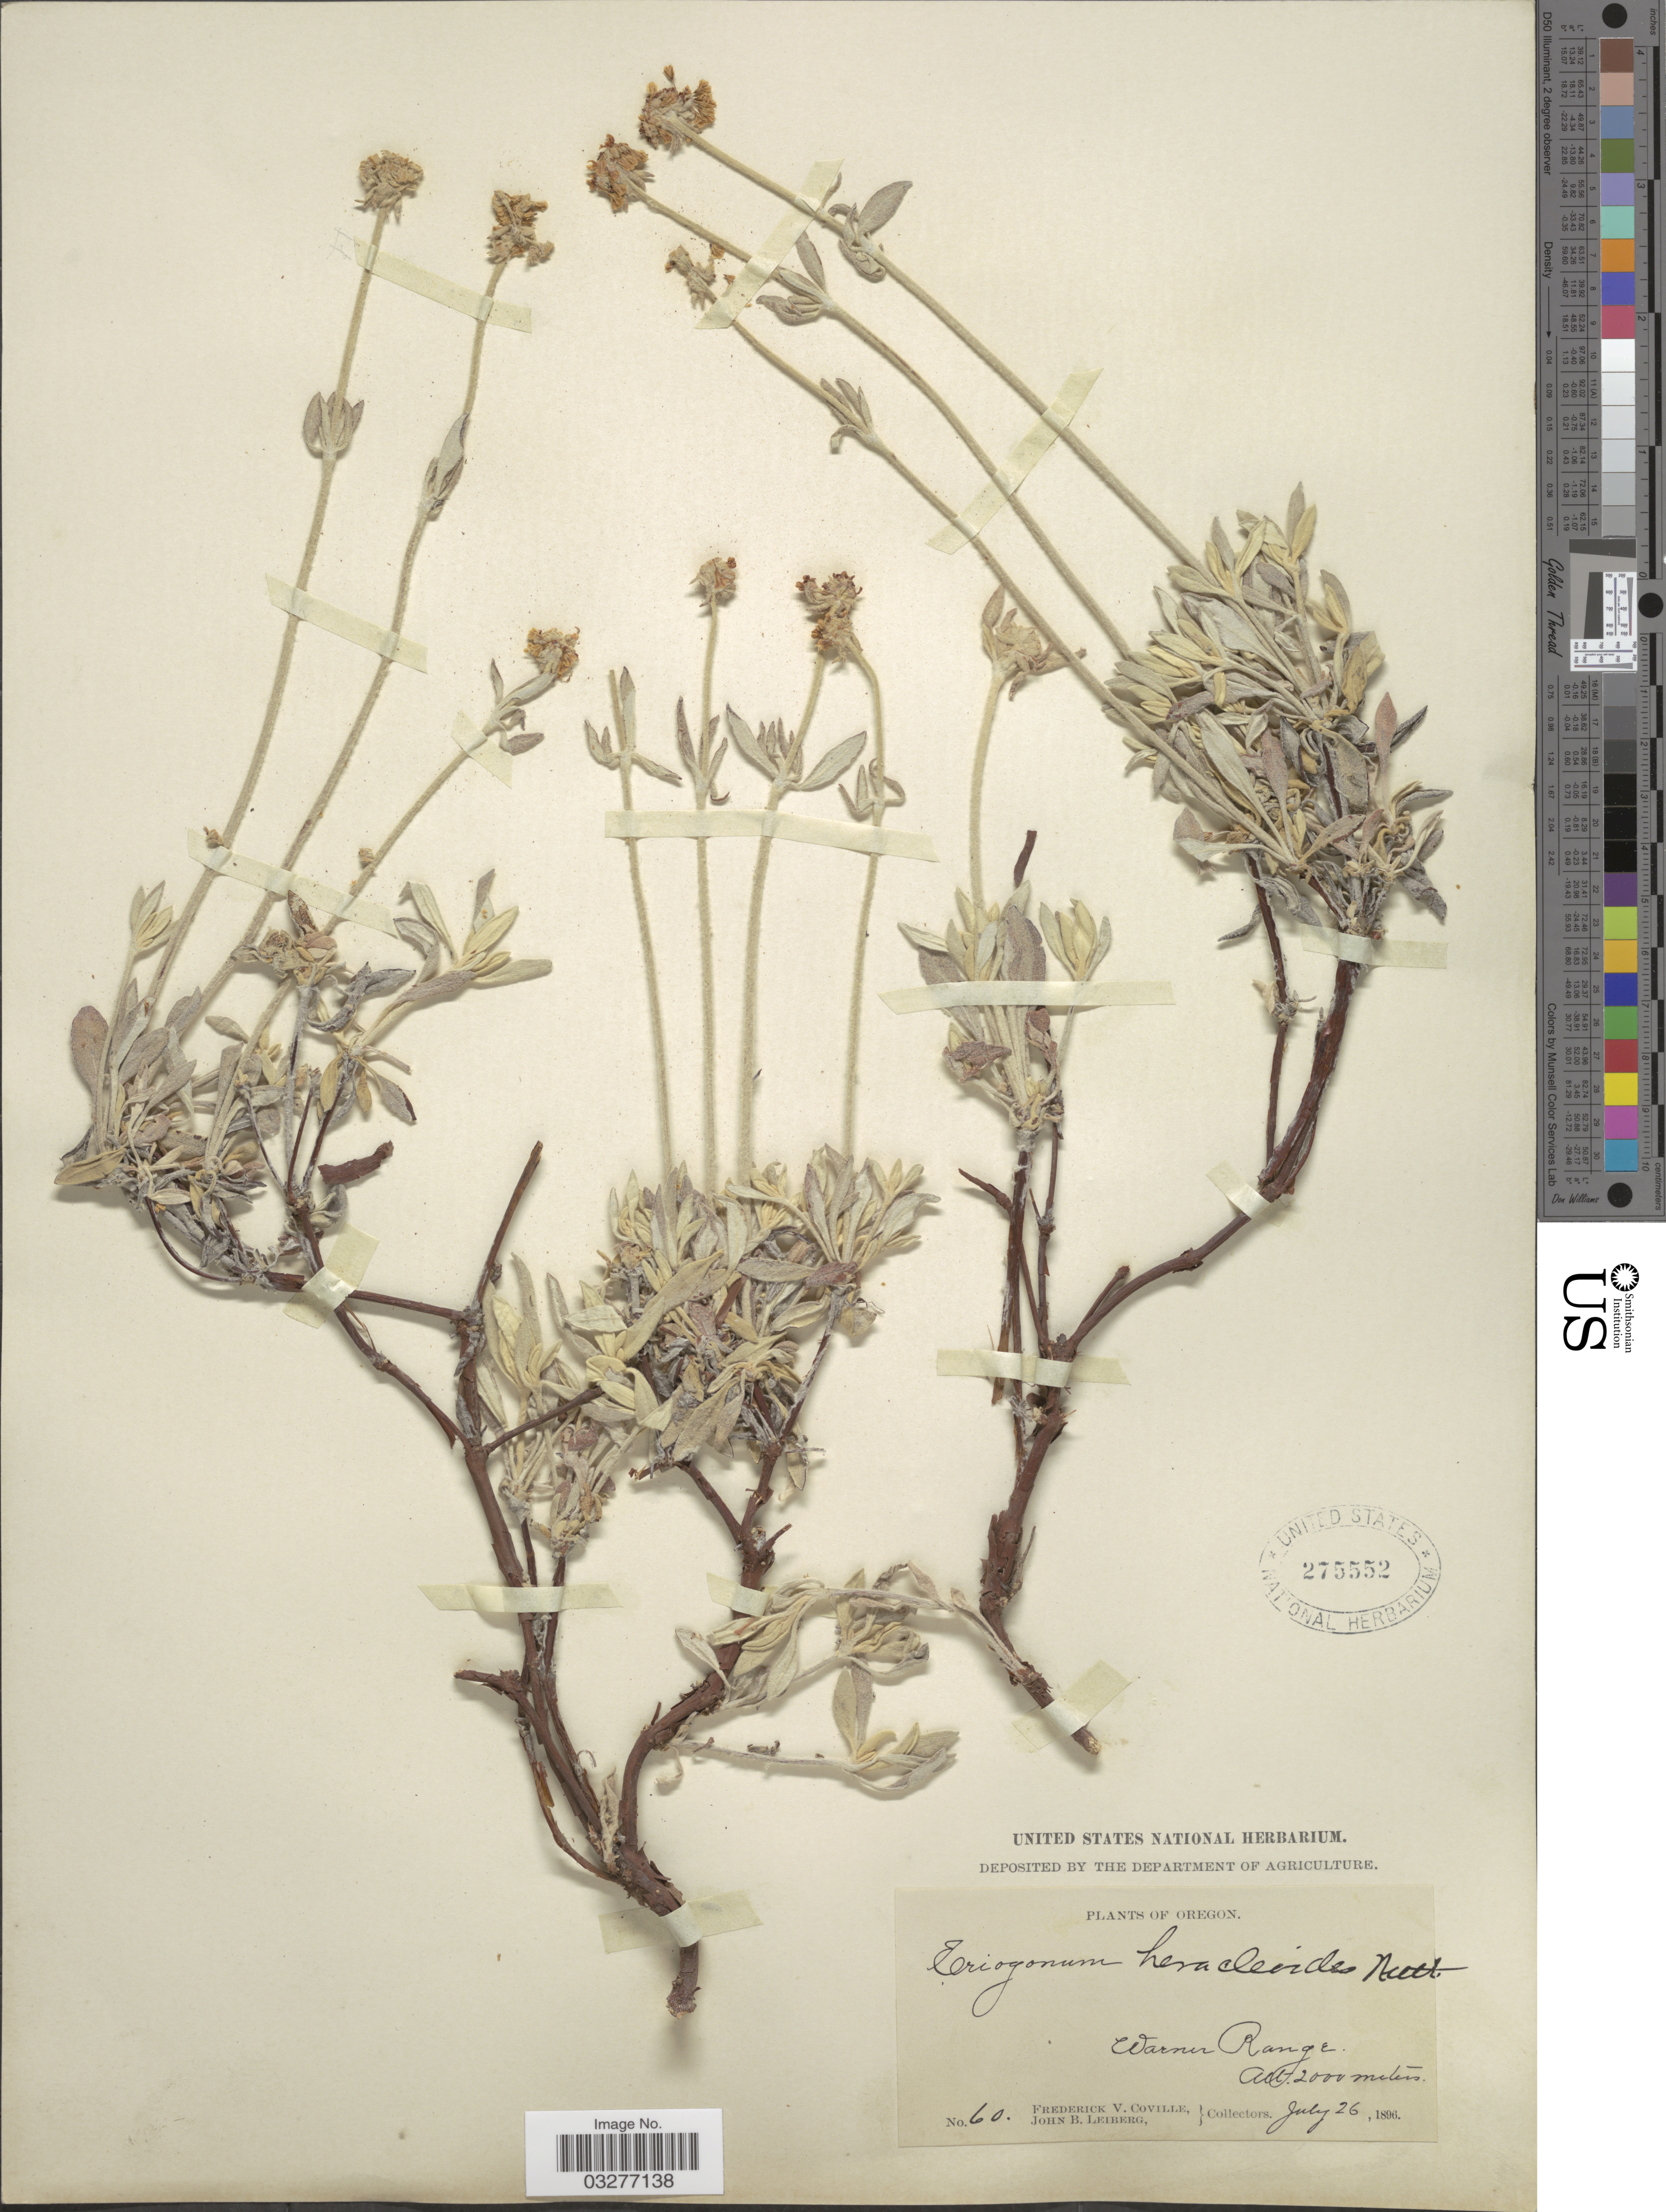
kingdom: Plantae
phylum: Tracheophyta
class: Magnoliopsida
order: Caryophyllales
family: Polygonaceae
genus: Eriogonum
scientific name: Eriogonum heracleoides var. heracleoides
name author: Nutt.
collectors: F. V. Coville & J. Leiberg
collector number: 60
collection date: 1896-07-26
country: United States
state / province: Oregon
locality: Warner Range.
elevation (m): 2000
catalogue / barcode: US 275552